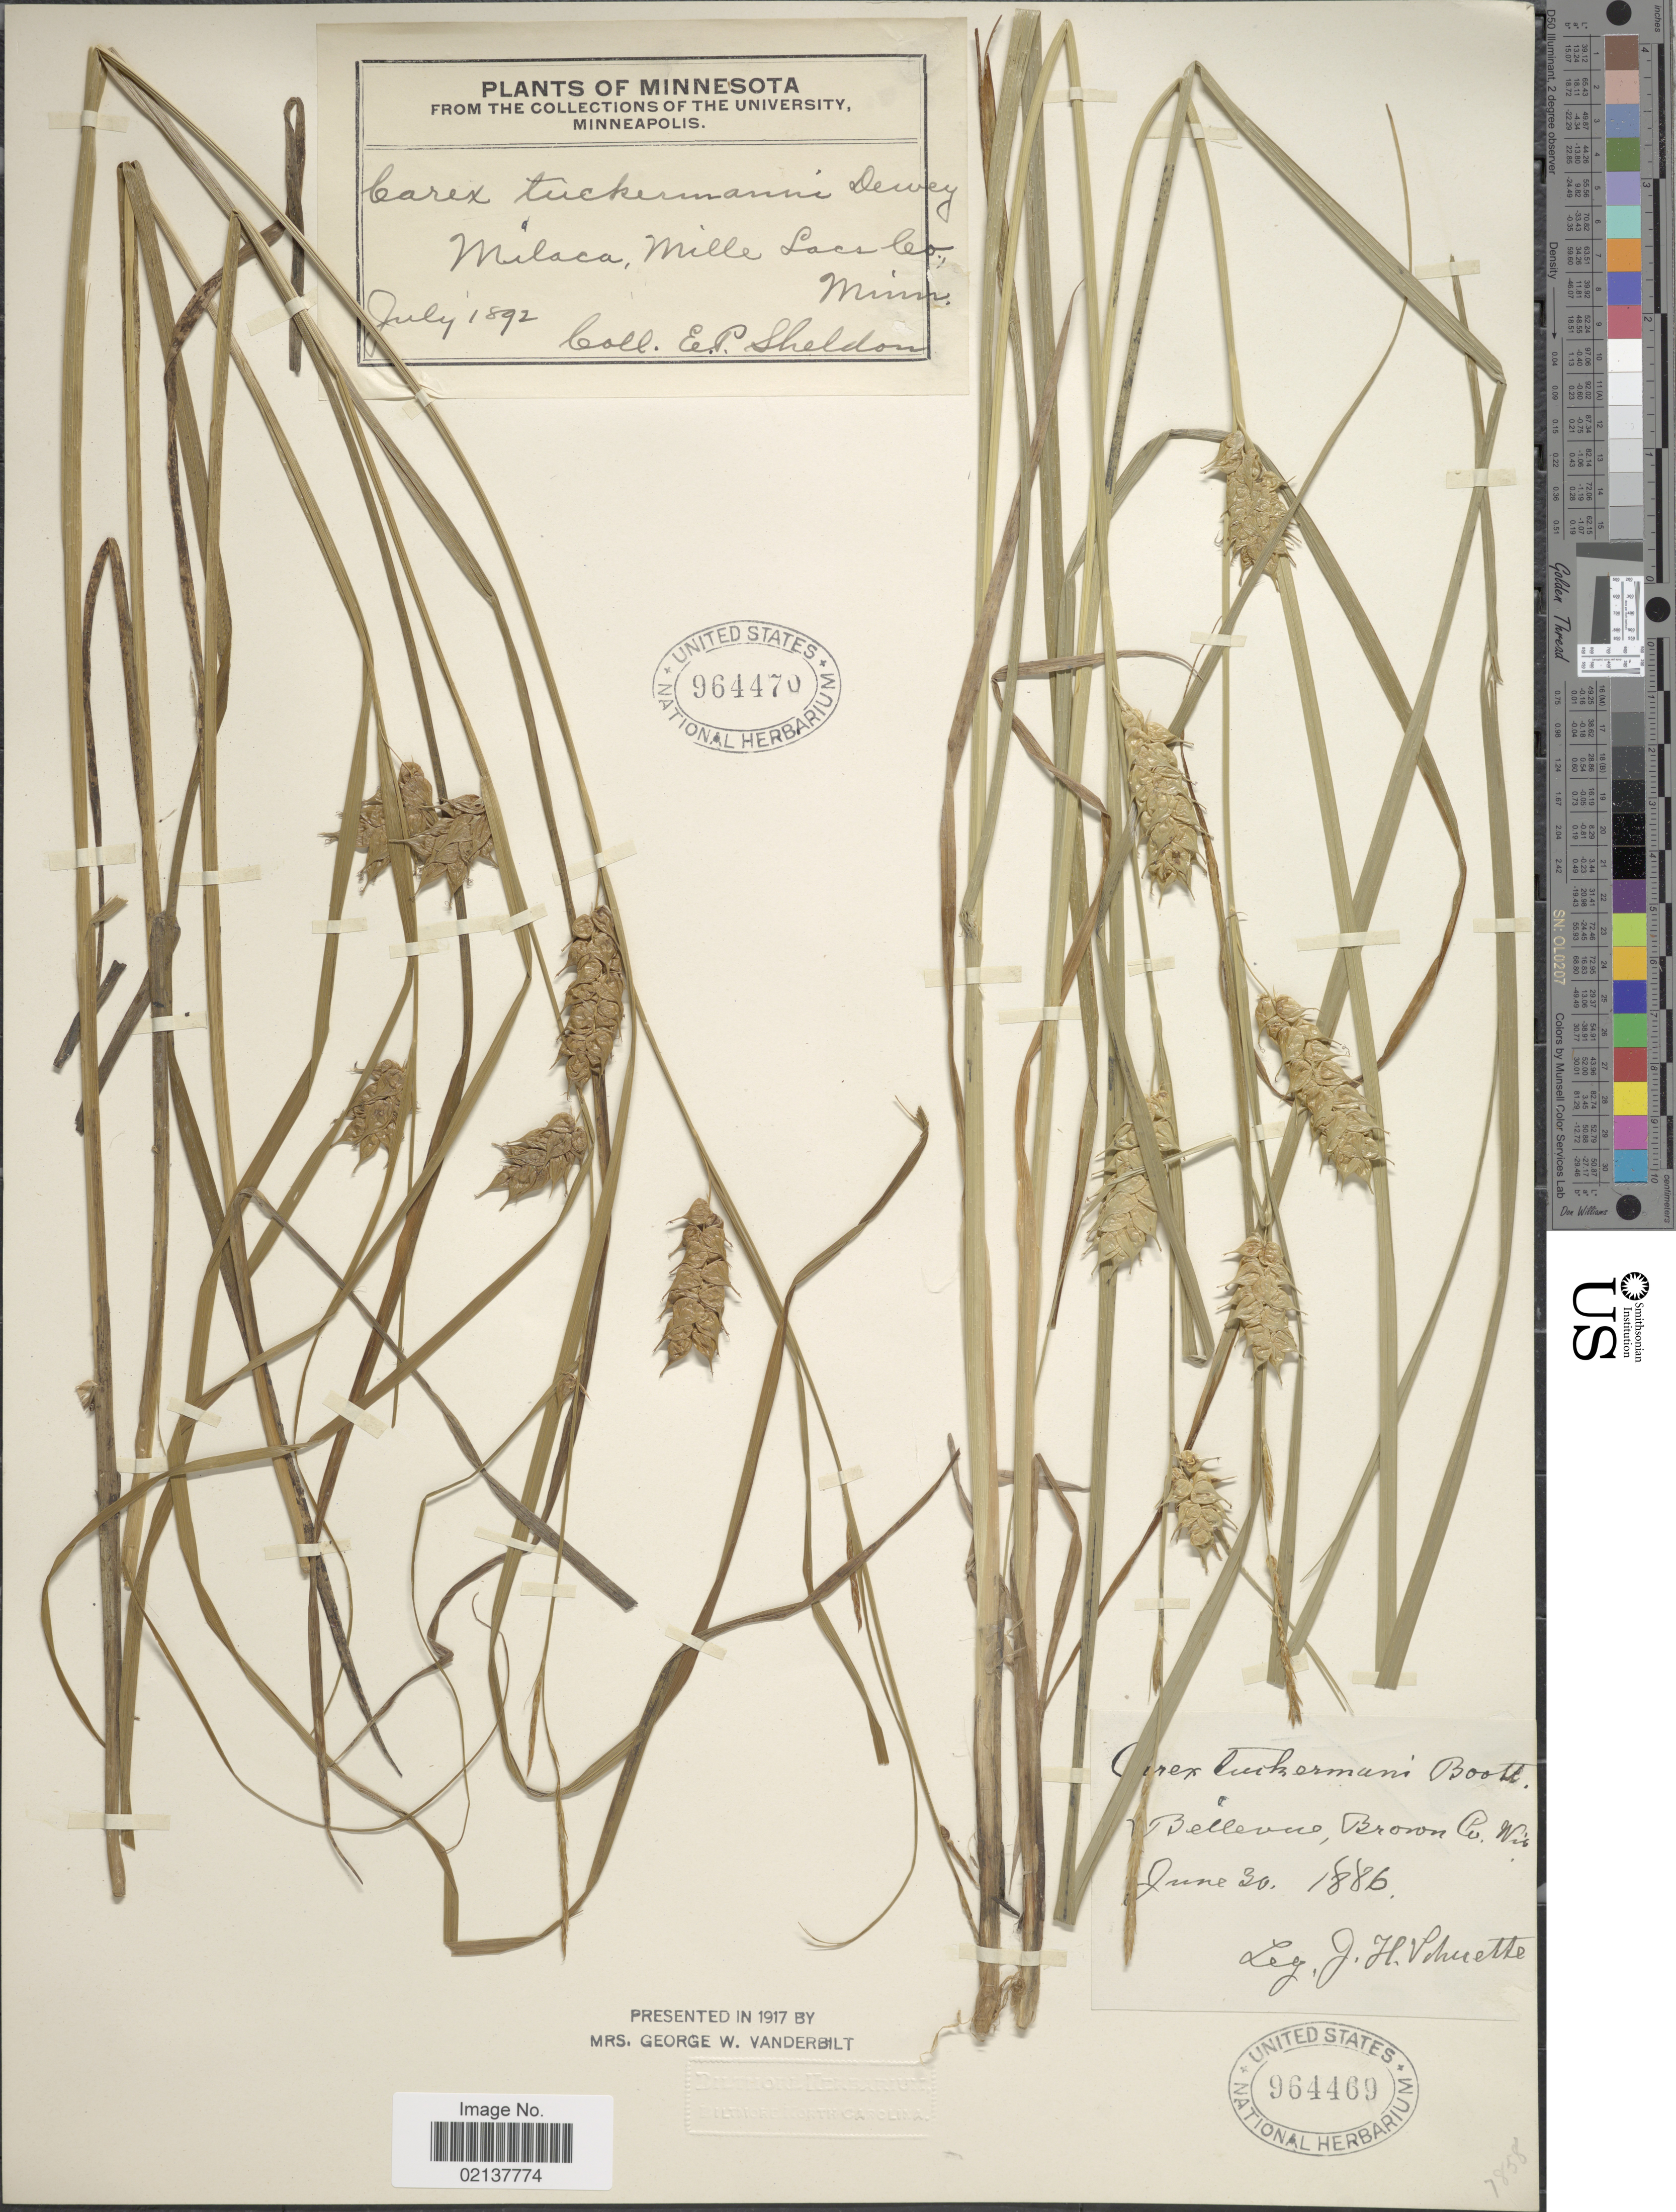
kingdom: Plantae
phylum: Tracheophyta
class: Liliopsida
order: Poales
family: Cyperaceae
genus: Carex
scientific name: Carex tuckermanii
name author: Boott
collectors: E. P. Sheldon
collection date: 1892-07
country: United States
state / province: Minnesota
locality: Milaca, Mille, Lacs Co.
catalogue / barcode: US 964470-2